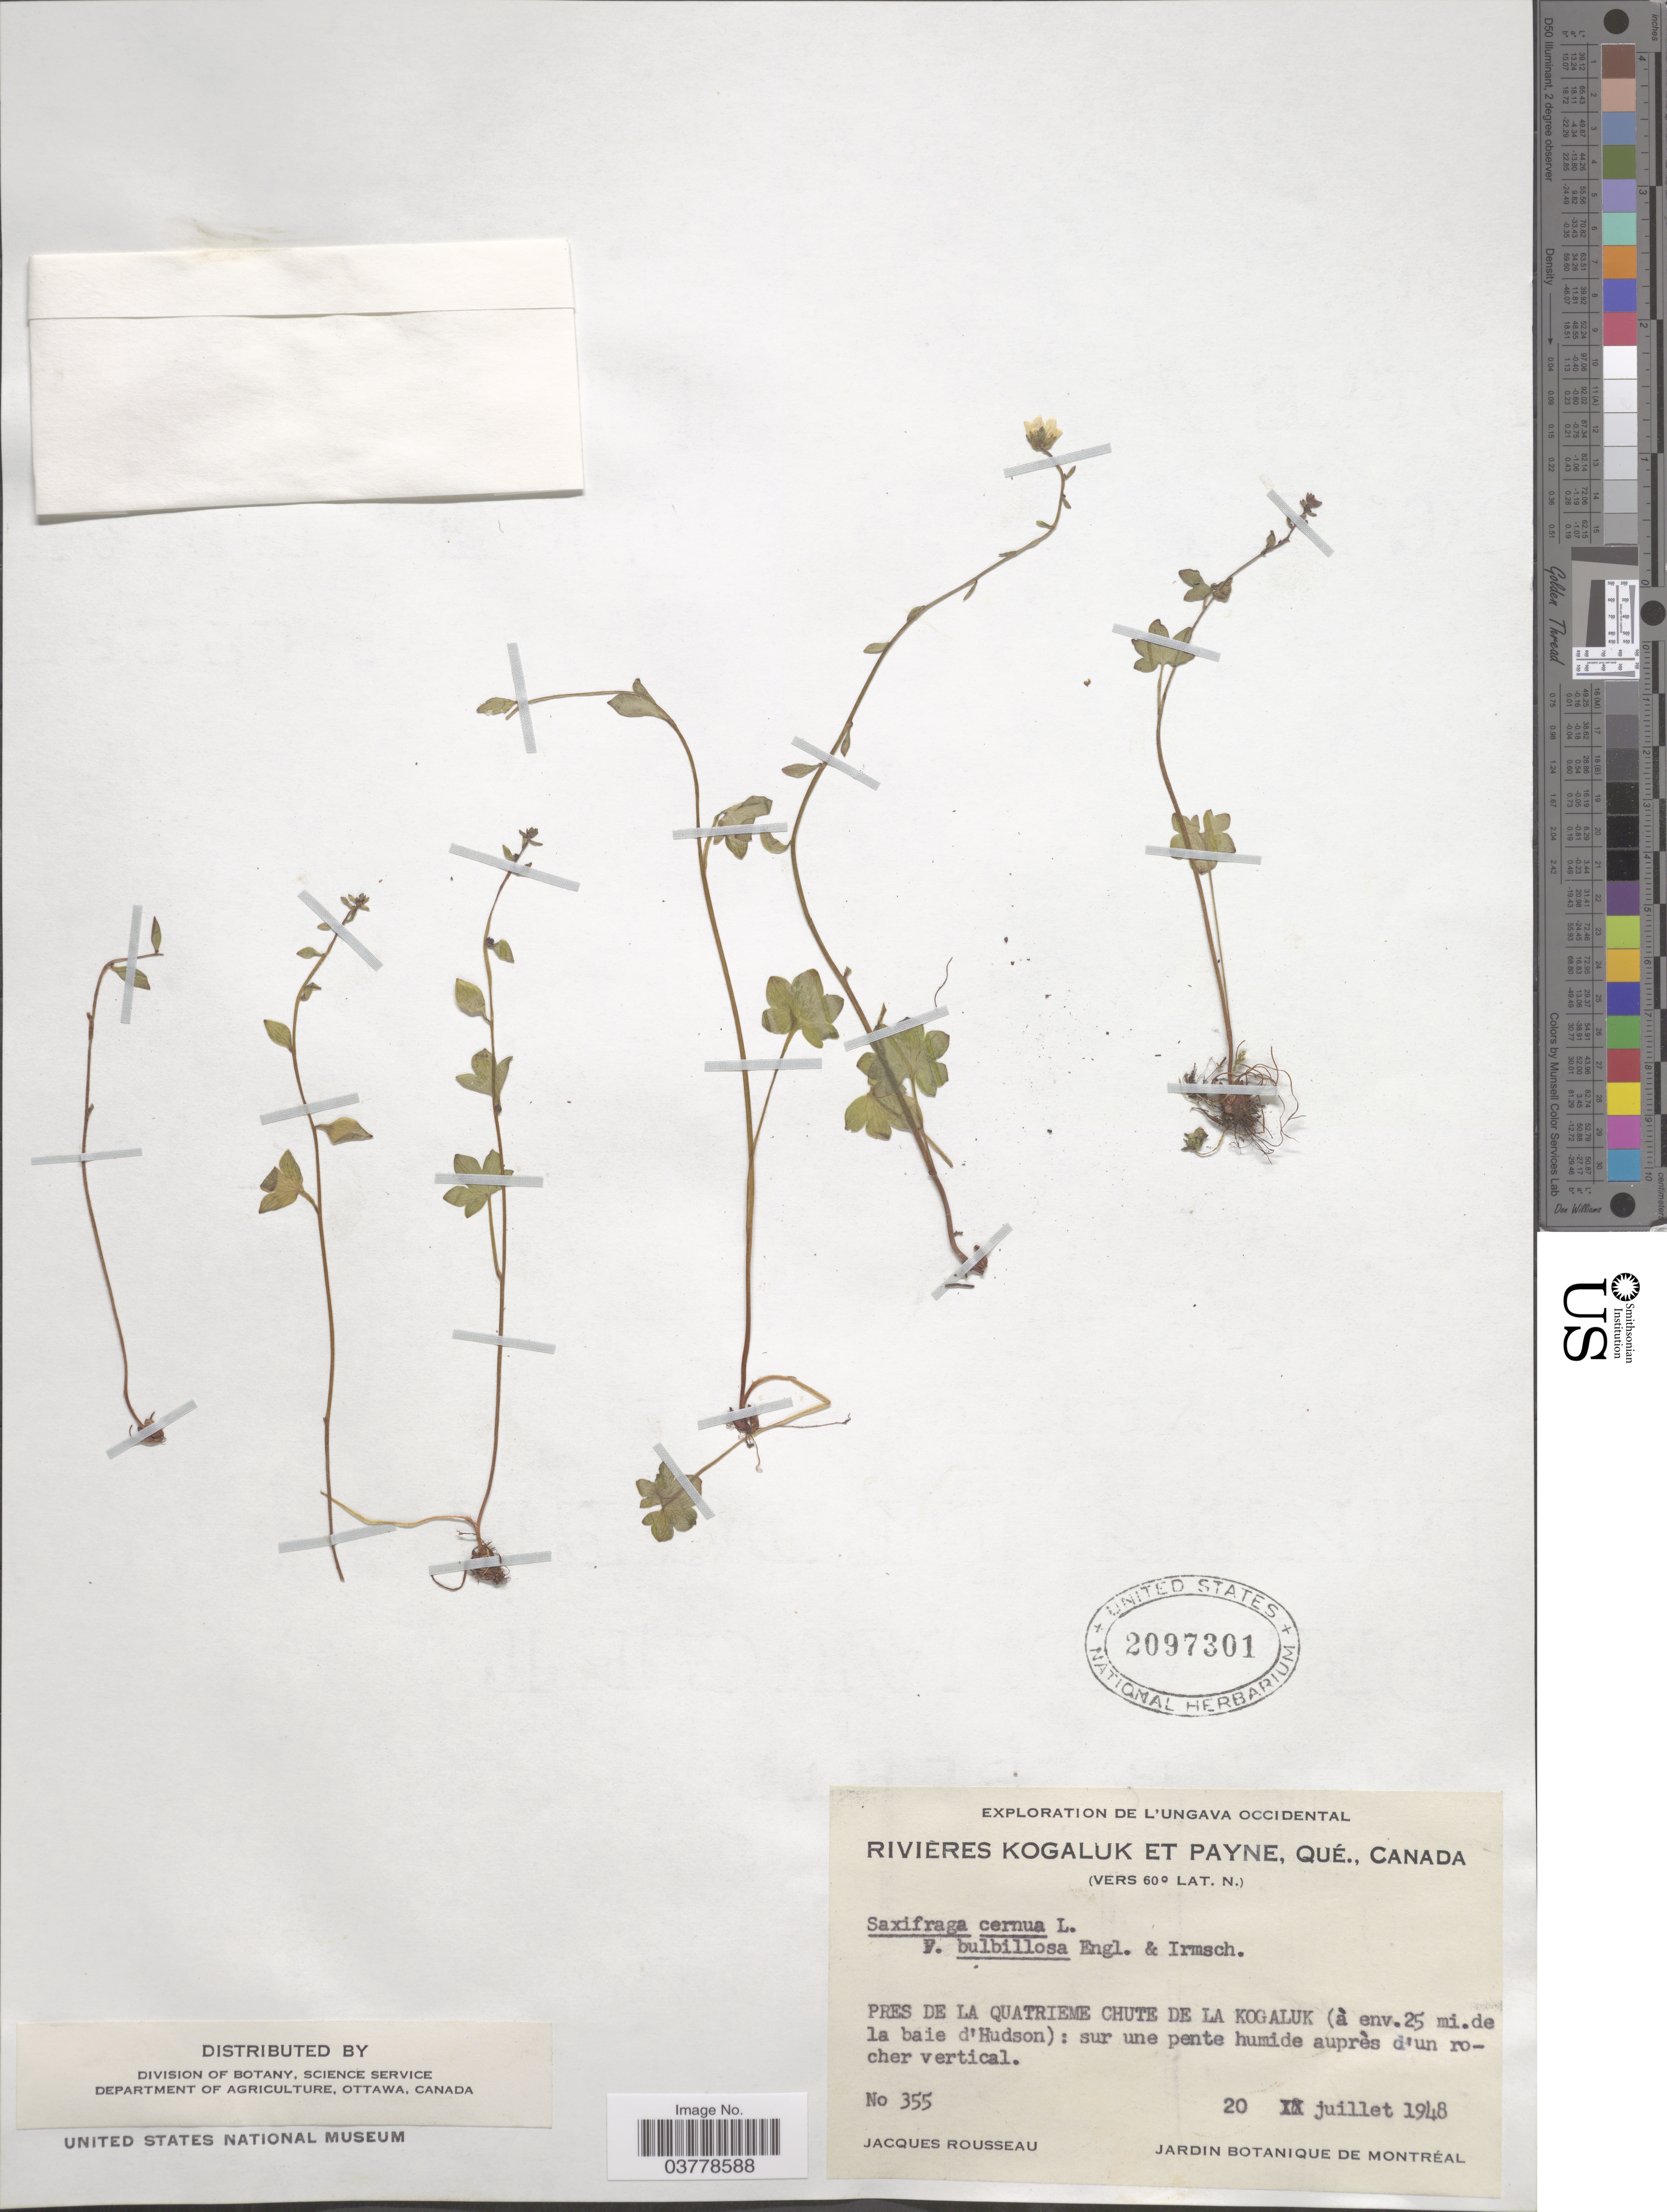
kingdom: Plantae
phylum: Tracheophyta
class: Magnoliopsida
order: Saxifragales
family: Saxifragaceae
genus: Saxifraga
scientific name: Saxifraga cernua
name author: L.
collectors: J. Rousseau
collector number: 355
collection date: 1948-07-20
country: Canada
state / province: Quebec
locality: Ungava Occidental. Rivière Kogaluk et Payne. Pres de la Quatrieme Chute de la Kogaluk (à env. 25 mi. de la baie d'Hudson).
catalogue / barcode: US 2097301